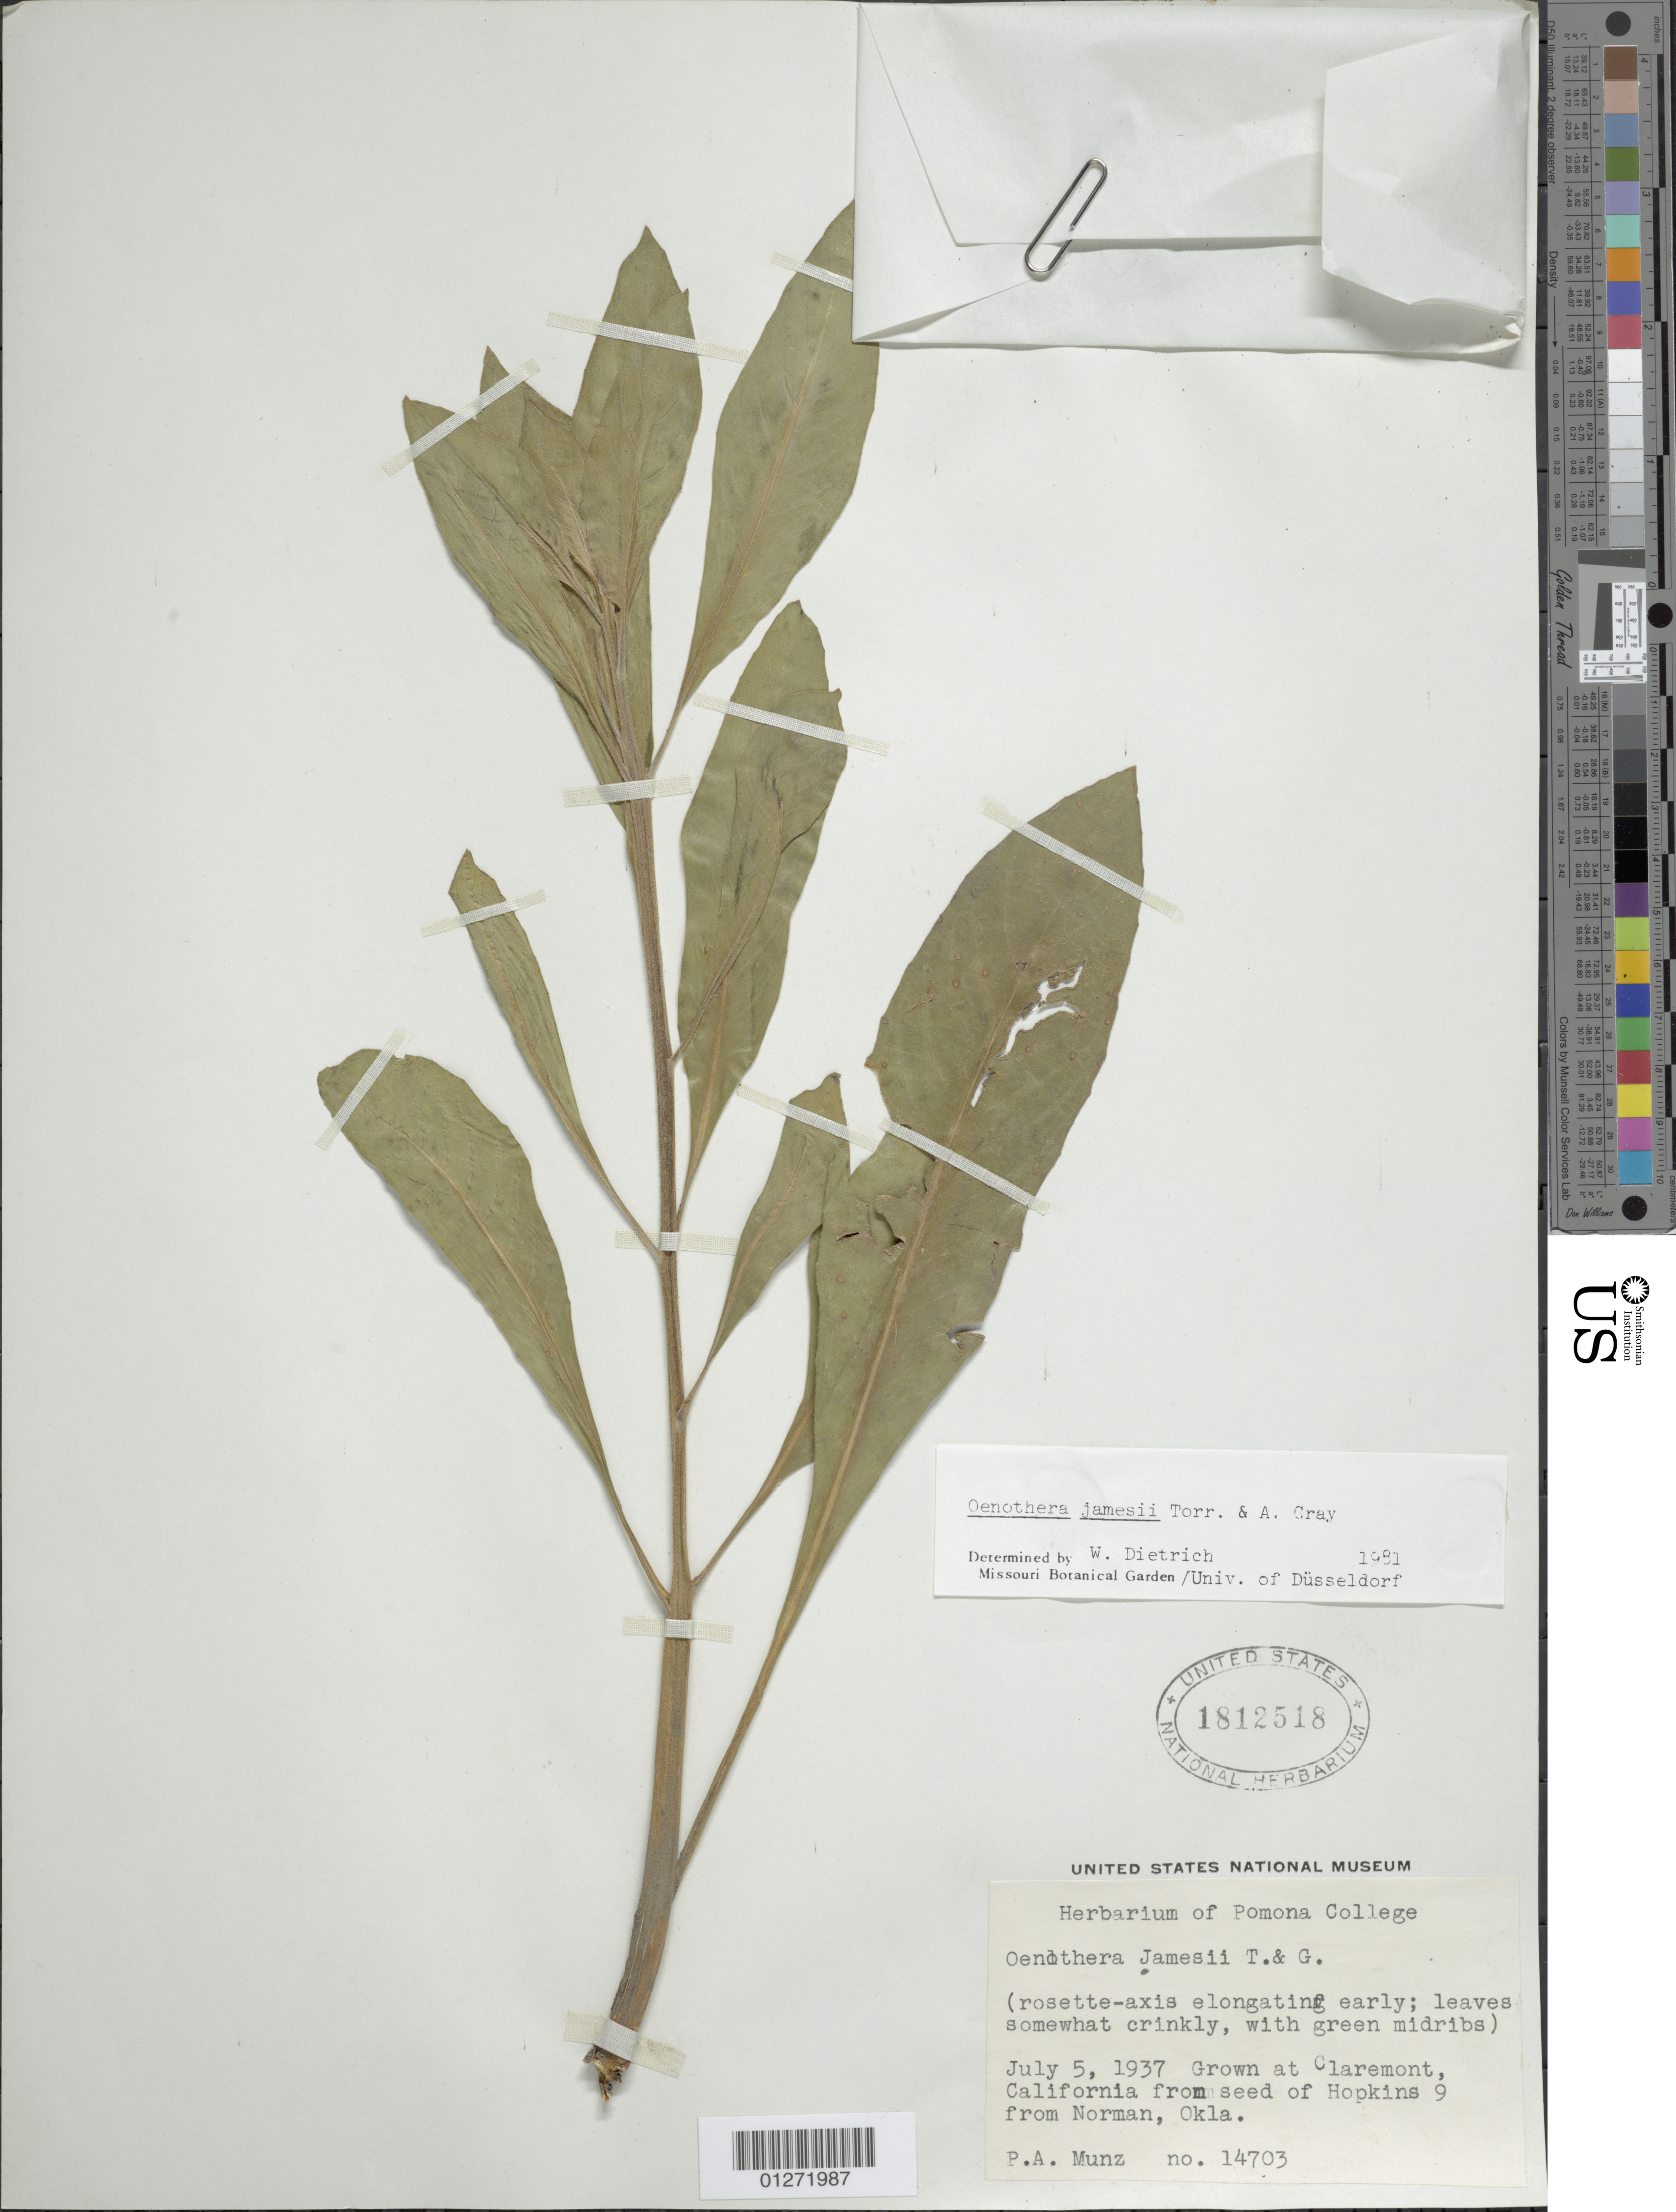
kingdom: Plantae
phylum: Tracheophyta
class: Magnoliopsida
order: Myrtales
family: Onagraceae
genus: Oenothera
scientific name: Oenothera jamesii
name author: Torr. & A. Gray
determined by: Dietrich, W.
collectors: P. A. Munz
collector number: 14703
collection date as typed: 05 Jul 1937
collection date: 1937-07-05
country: United States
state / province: California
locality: Pomona College, Claremont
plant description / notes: Grown from seed of Hopkins 9 from Norman , Okla.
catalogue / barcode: US 1812518